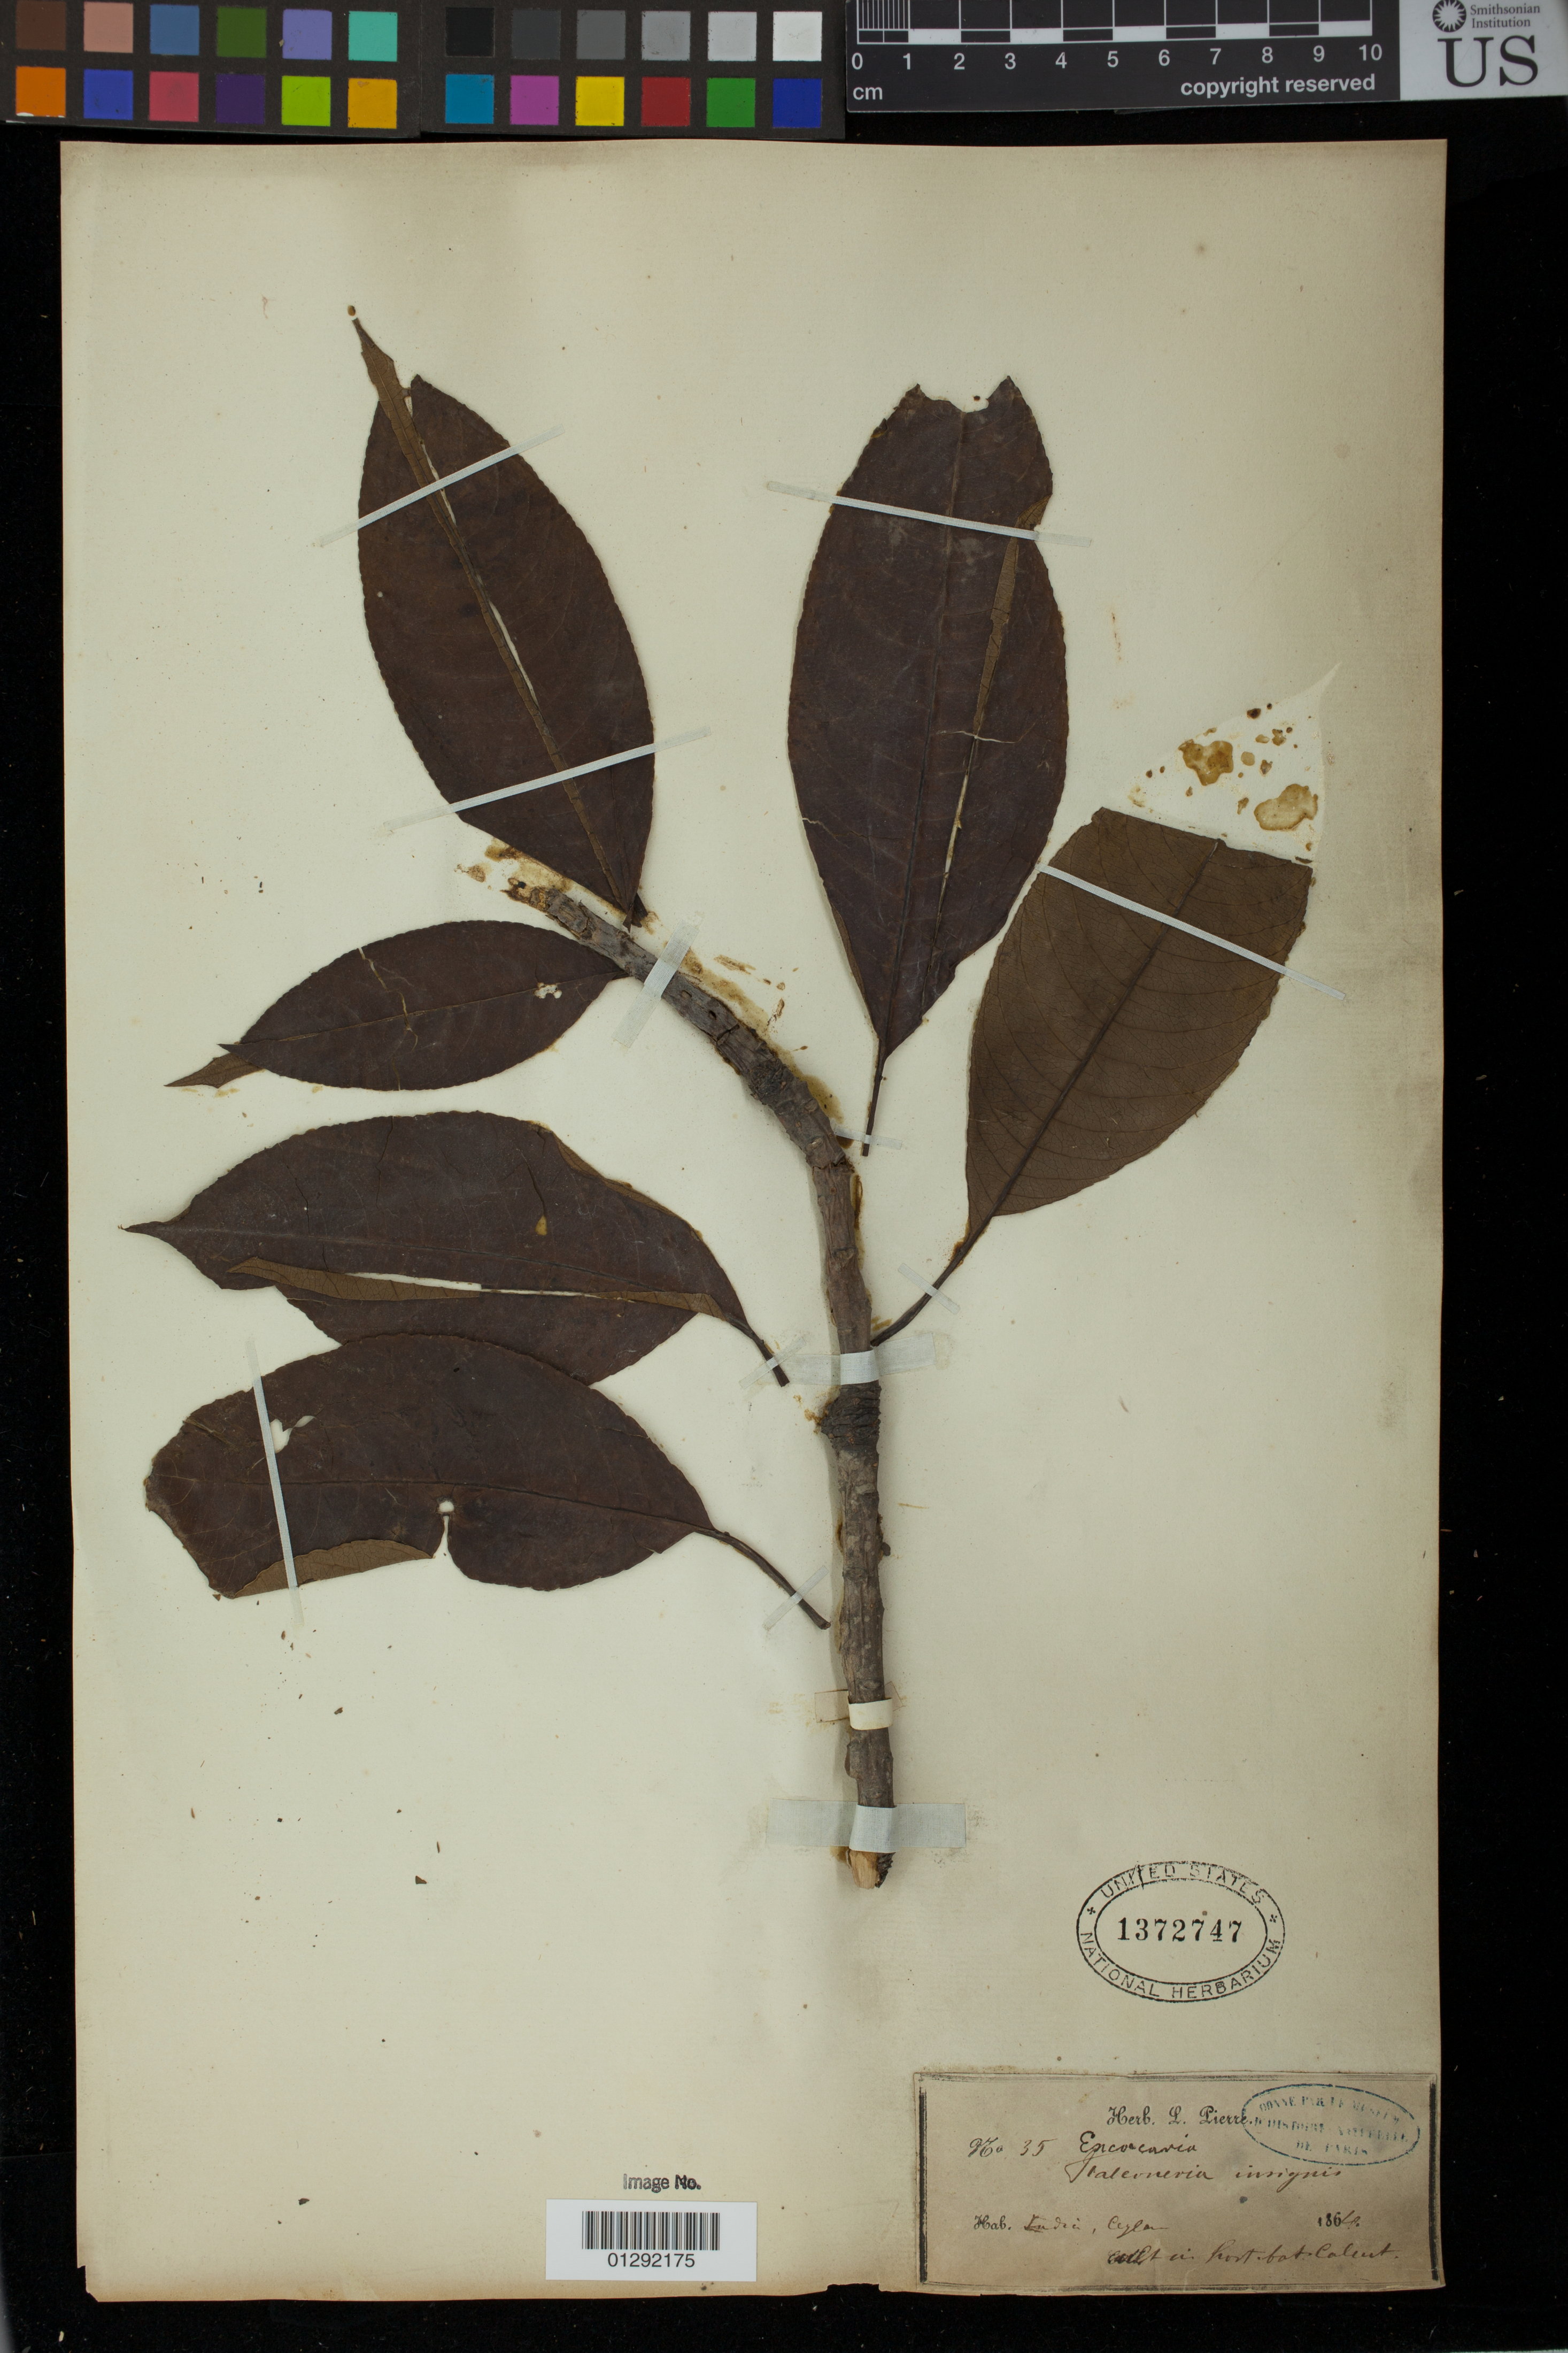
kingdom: Plantae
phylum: Tracheophyta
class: Magnoliopsida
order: Malpighiales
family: Euphorbiaceae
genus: Excoecaria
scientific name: Excoecaria sp.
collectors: J. Pierre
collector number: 35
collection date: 1864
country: India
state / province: West Bengal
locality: Cult. in hort. bot. Calcut.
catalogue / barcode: US 1372747